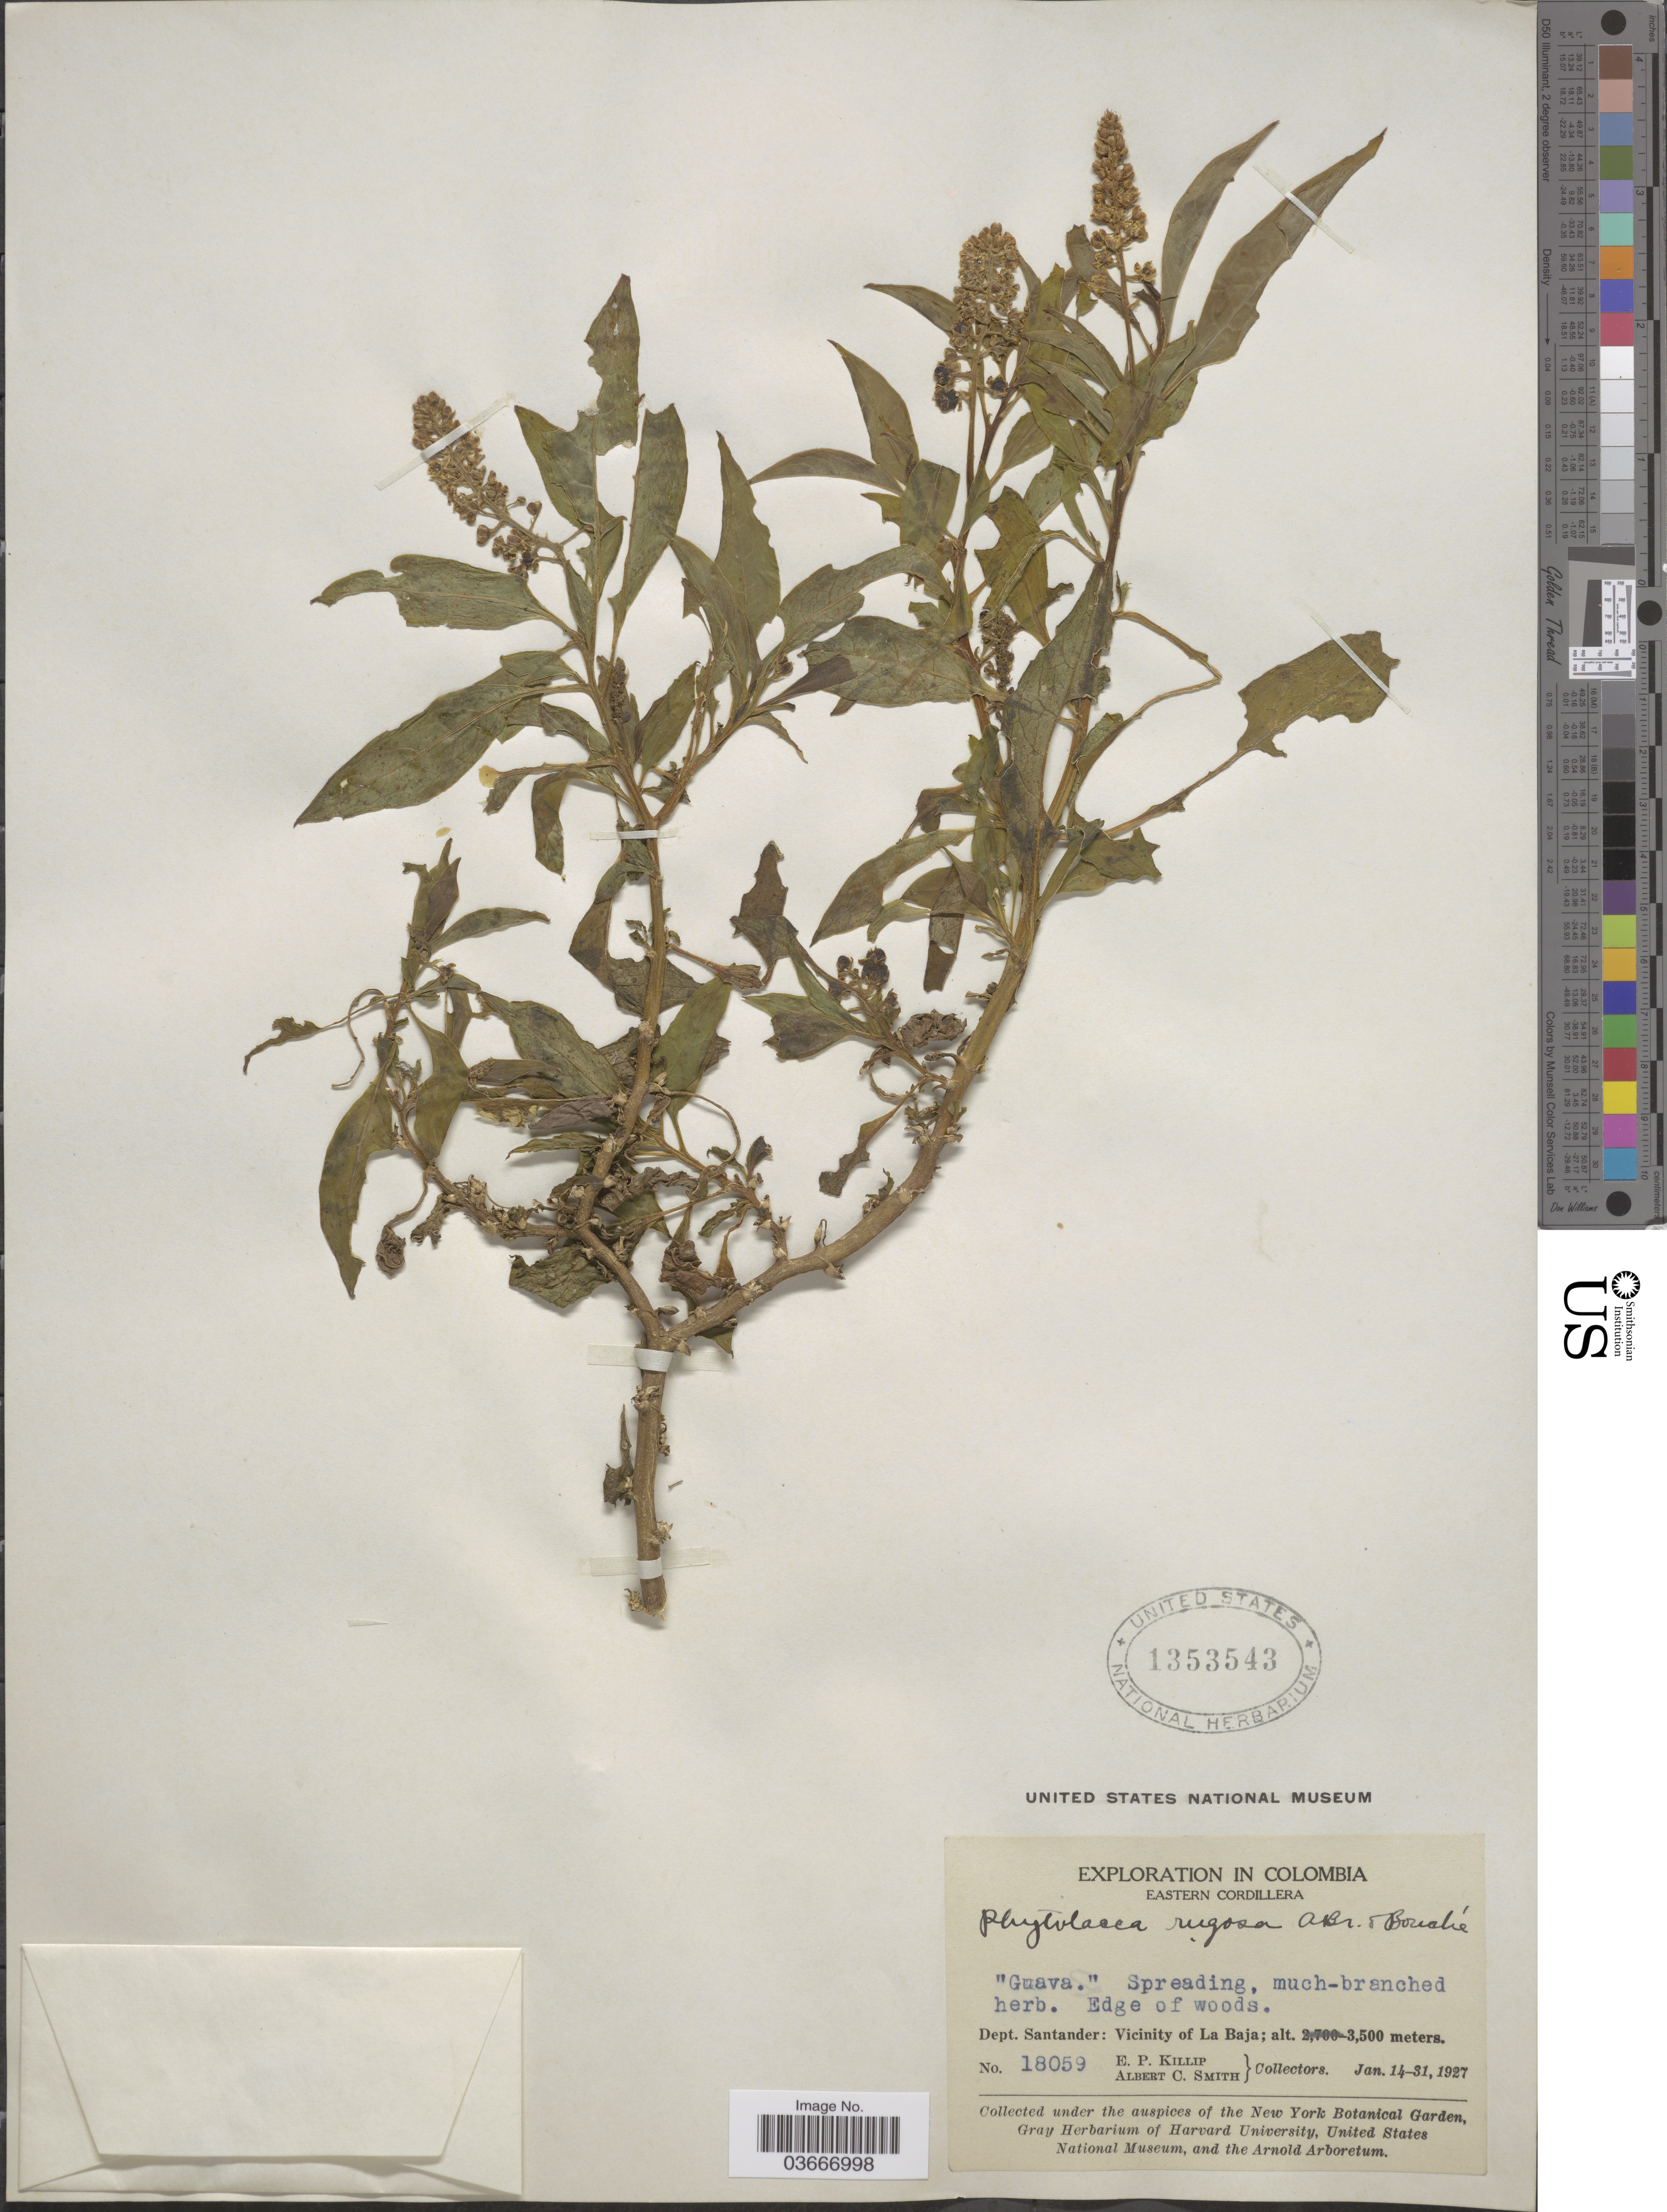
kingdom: Plantae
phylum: Tracheophyta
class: Magnoliopsida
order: Caryophyllales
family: Phytolaccaceae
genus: Phytolacca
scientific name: Phytolacca rugosa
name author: A. Braun & C.D. Bouché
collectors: E. P. Killip & A. C. Smith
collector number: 18059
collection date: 1927-01-14/1927-01-31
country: Colombia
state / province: Santander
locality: Eastern Cordillera. Dept. Santander: Vicinity of La Baja.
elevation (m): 3500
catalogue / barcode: US 1353543